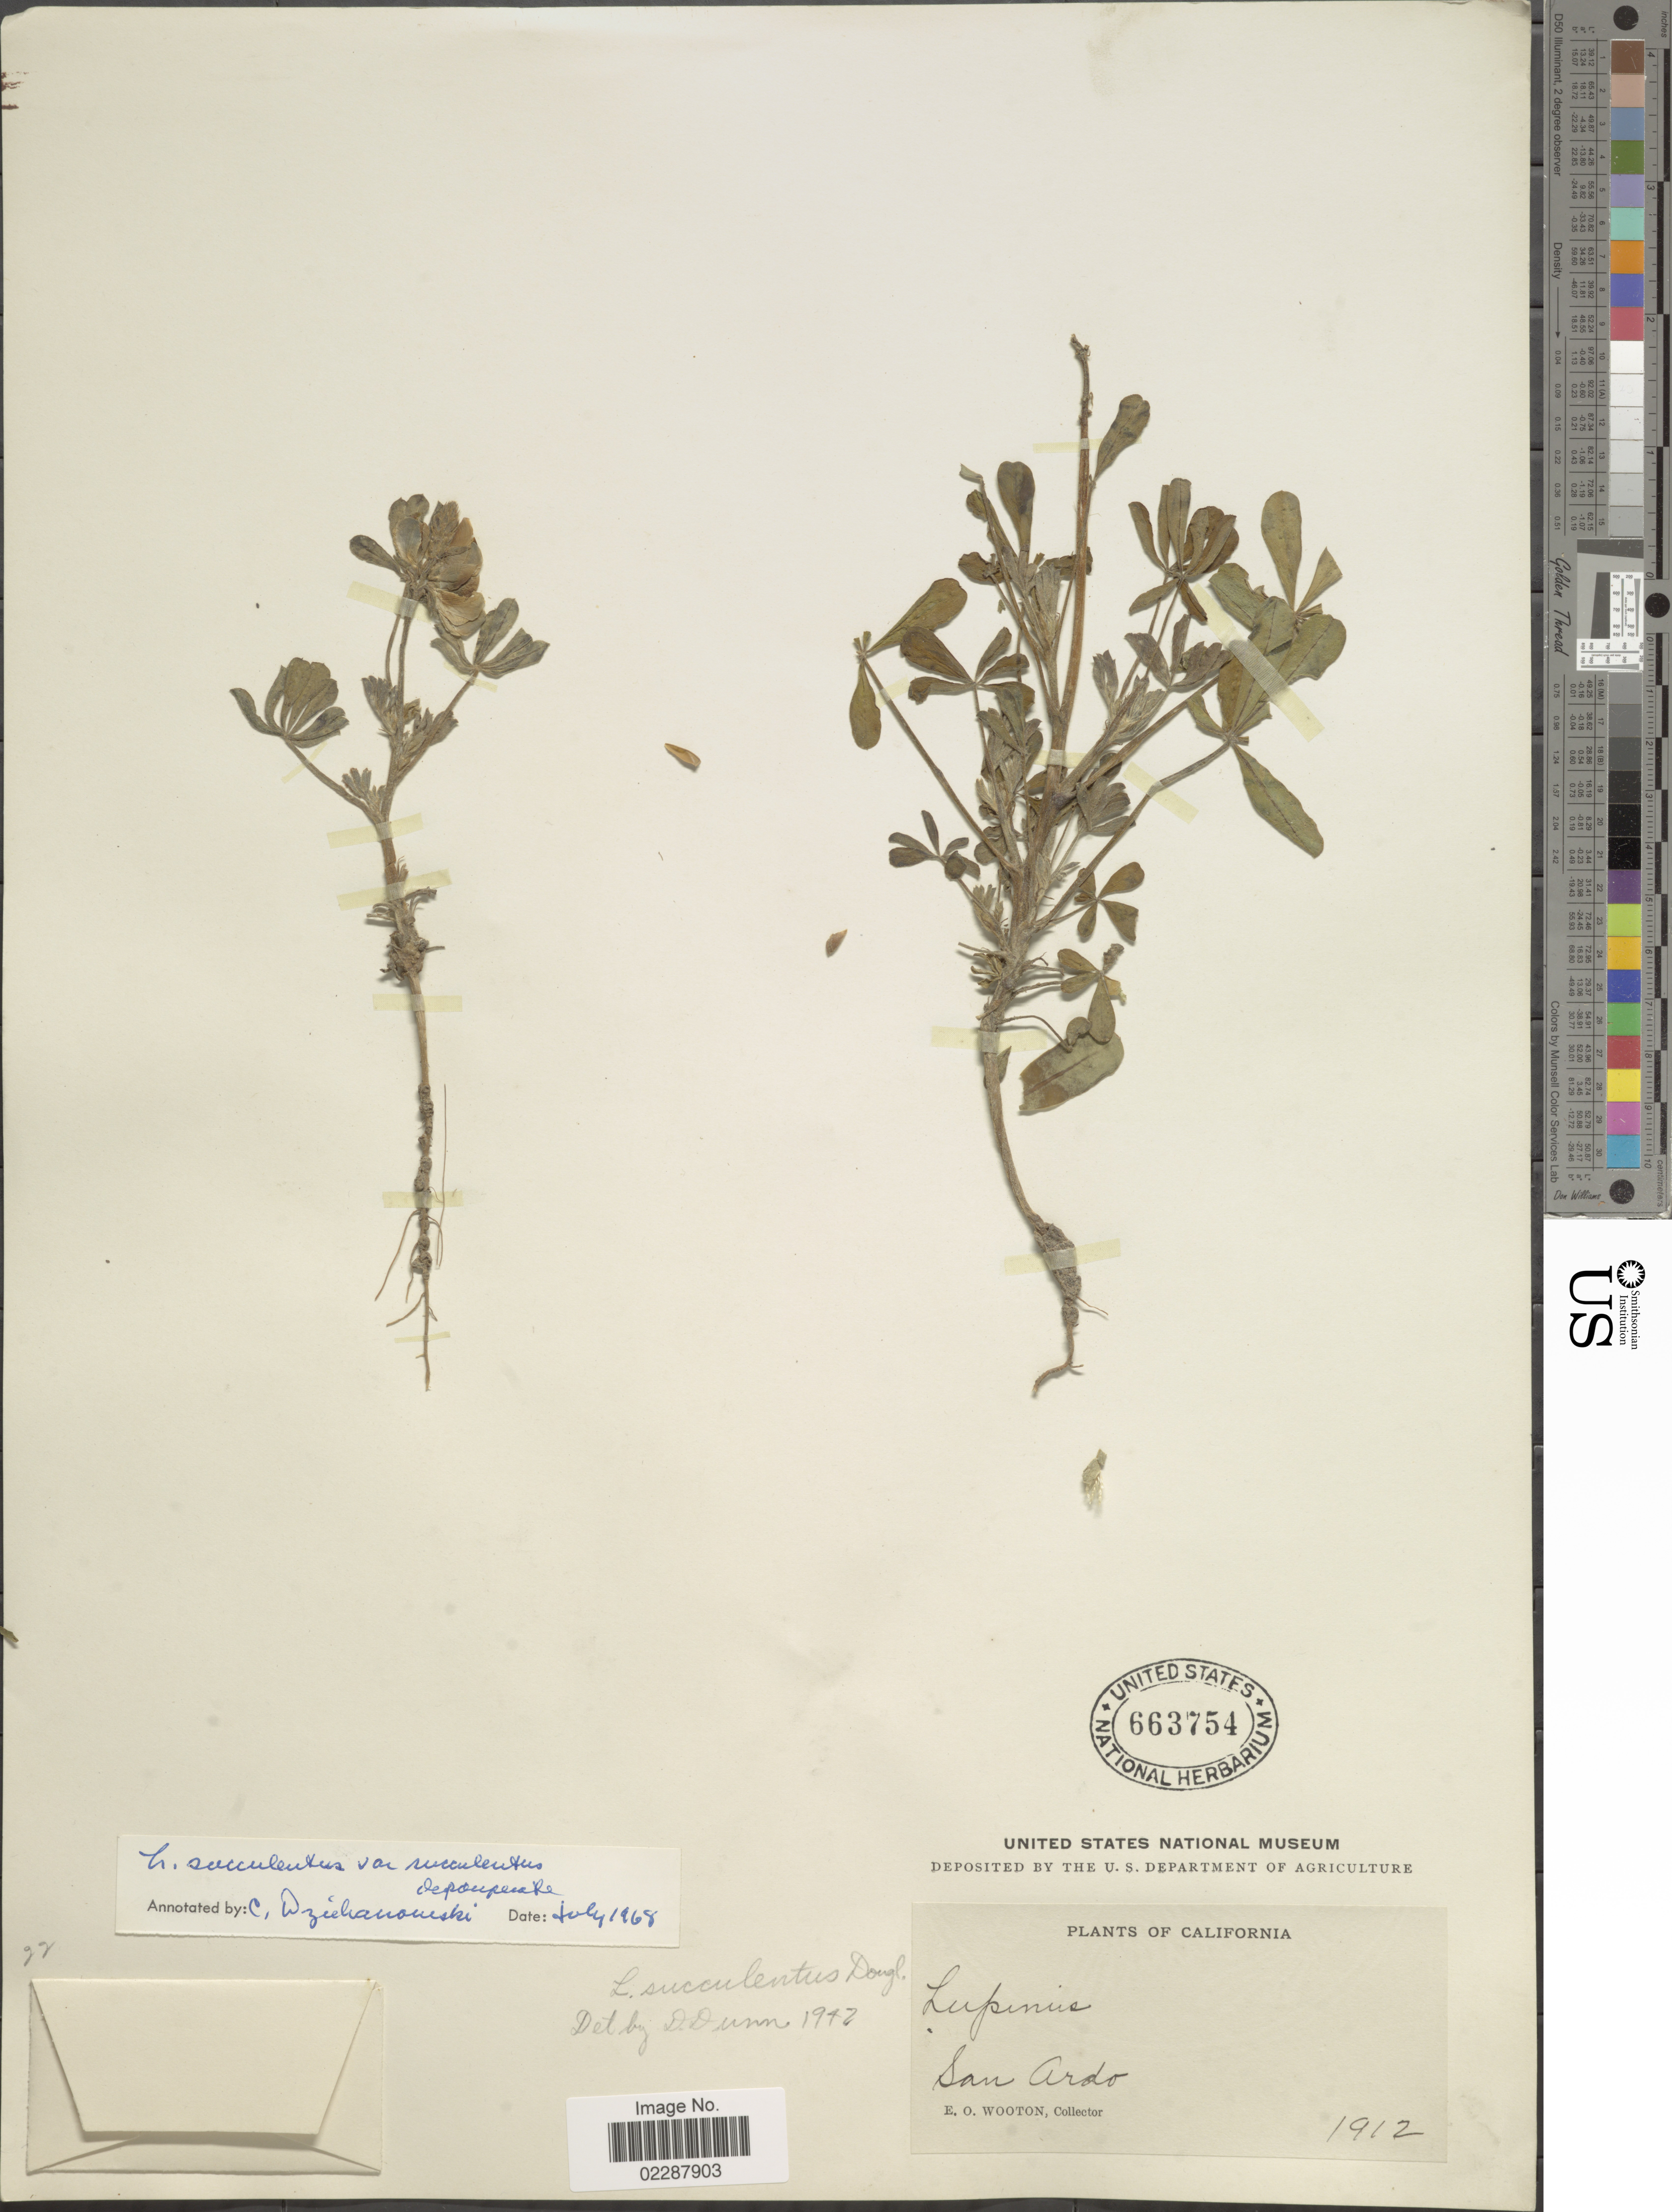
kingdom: Plantae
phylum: Tracheophyta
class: Magnoliopsida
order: Fabales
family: Fabaceae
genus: Lupinus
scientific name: Lupinus succulentus var. succulentus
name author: Douglas ex K. Koch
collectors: E. O. Wooton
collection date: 1912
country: United States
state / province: California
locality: San Ardo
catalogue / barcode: US 663754